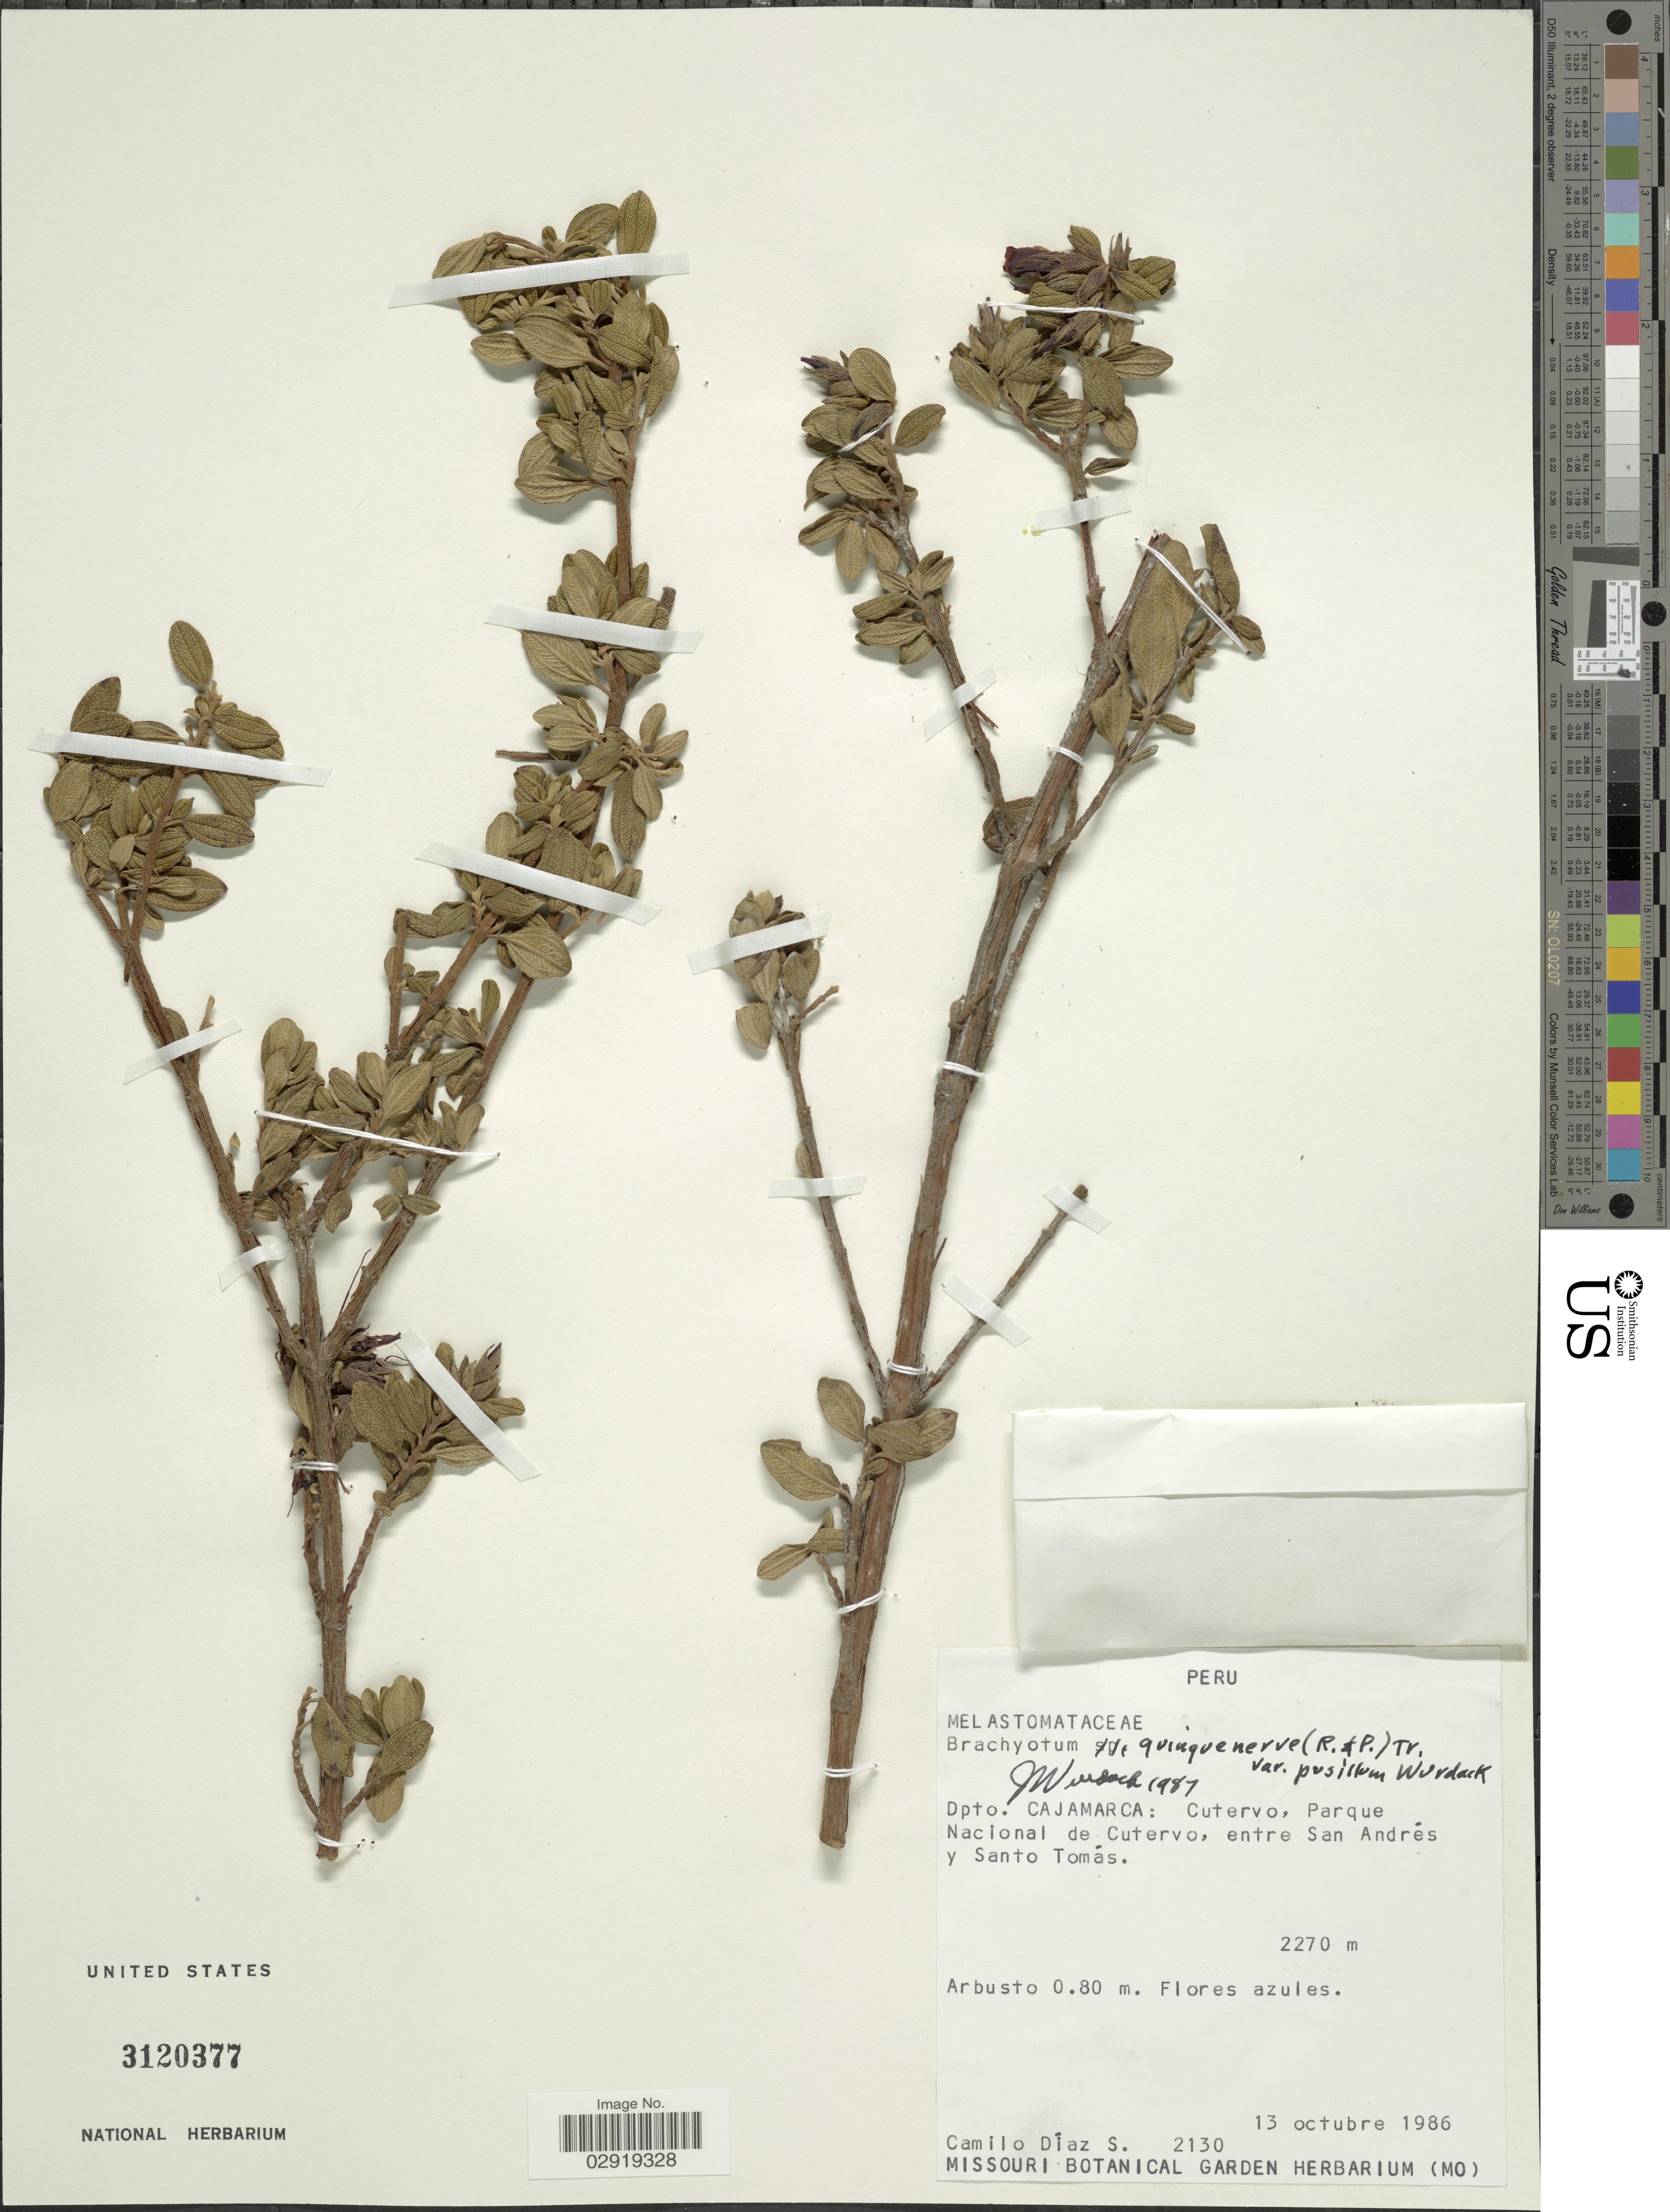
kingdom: Plantae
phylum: Tracheophyta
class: Magnoliopsida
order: Myrtales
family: Melastomataceae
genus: Brachyotum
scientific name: Brachyotum quinquenerve var. pusillum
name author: Wurdack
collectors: C. Diaz Santibanez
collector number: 2130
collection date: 1986-10-13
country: Peru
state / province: Cajamarca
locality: Dpto. Cajamarca: Cutervo, Parque Nacional de Cutervo, entre San Andrés y Santo Tomás.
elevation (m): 2270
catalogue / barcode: US 3120377